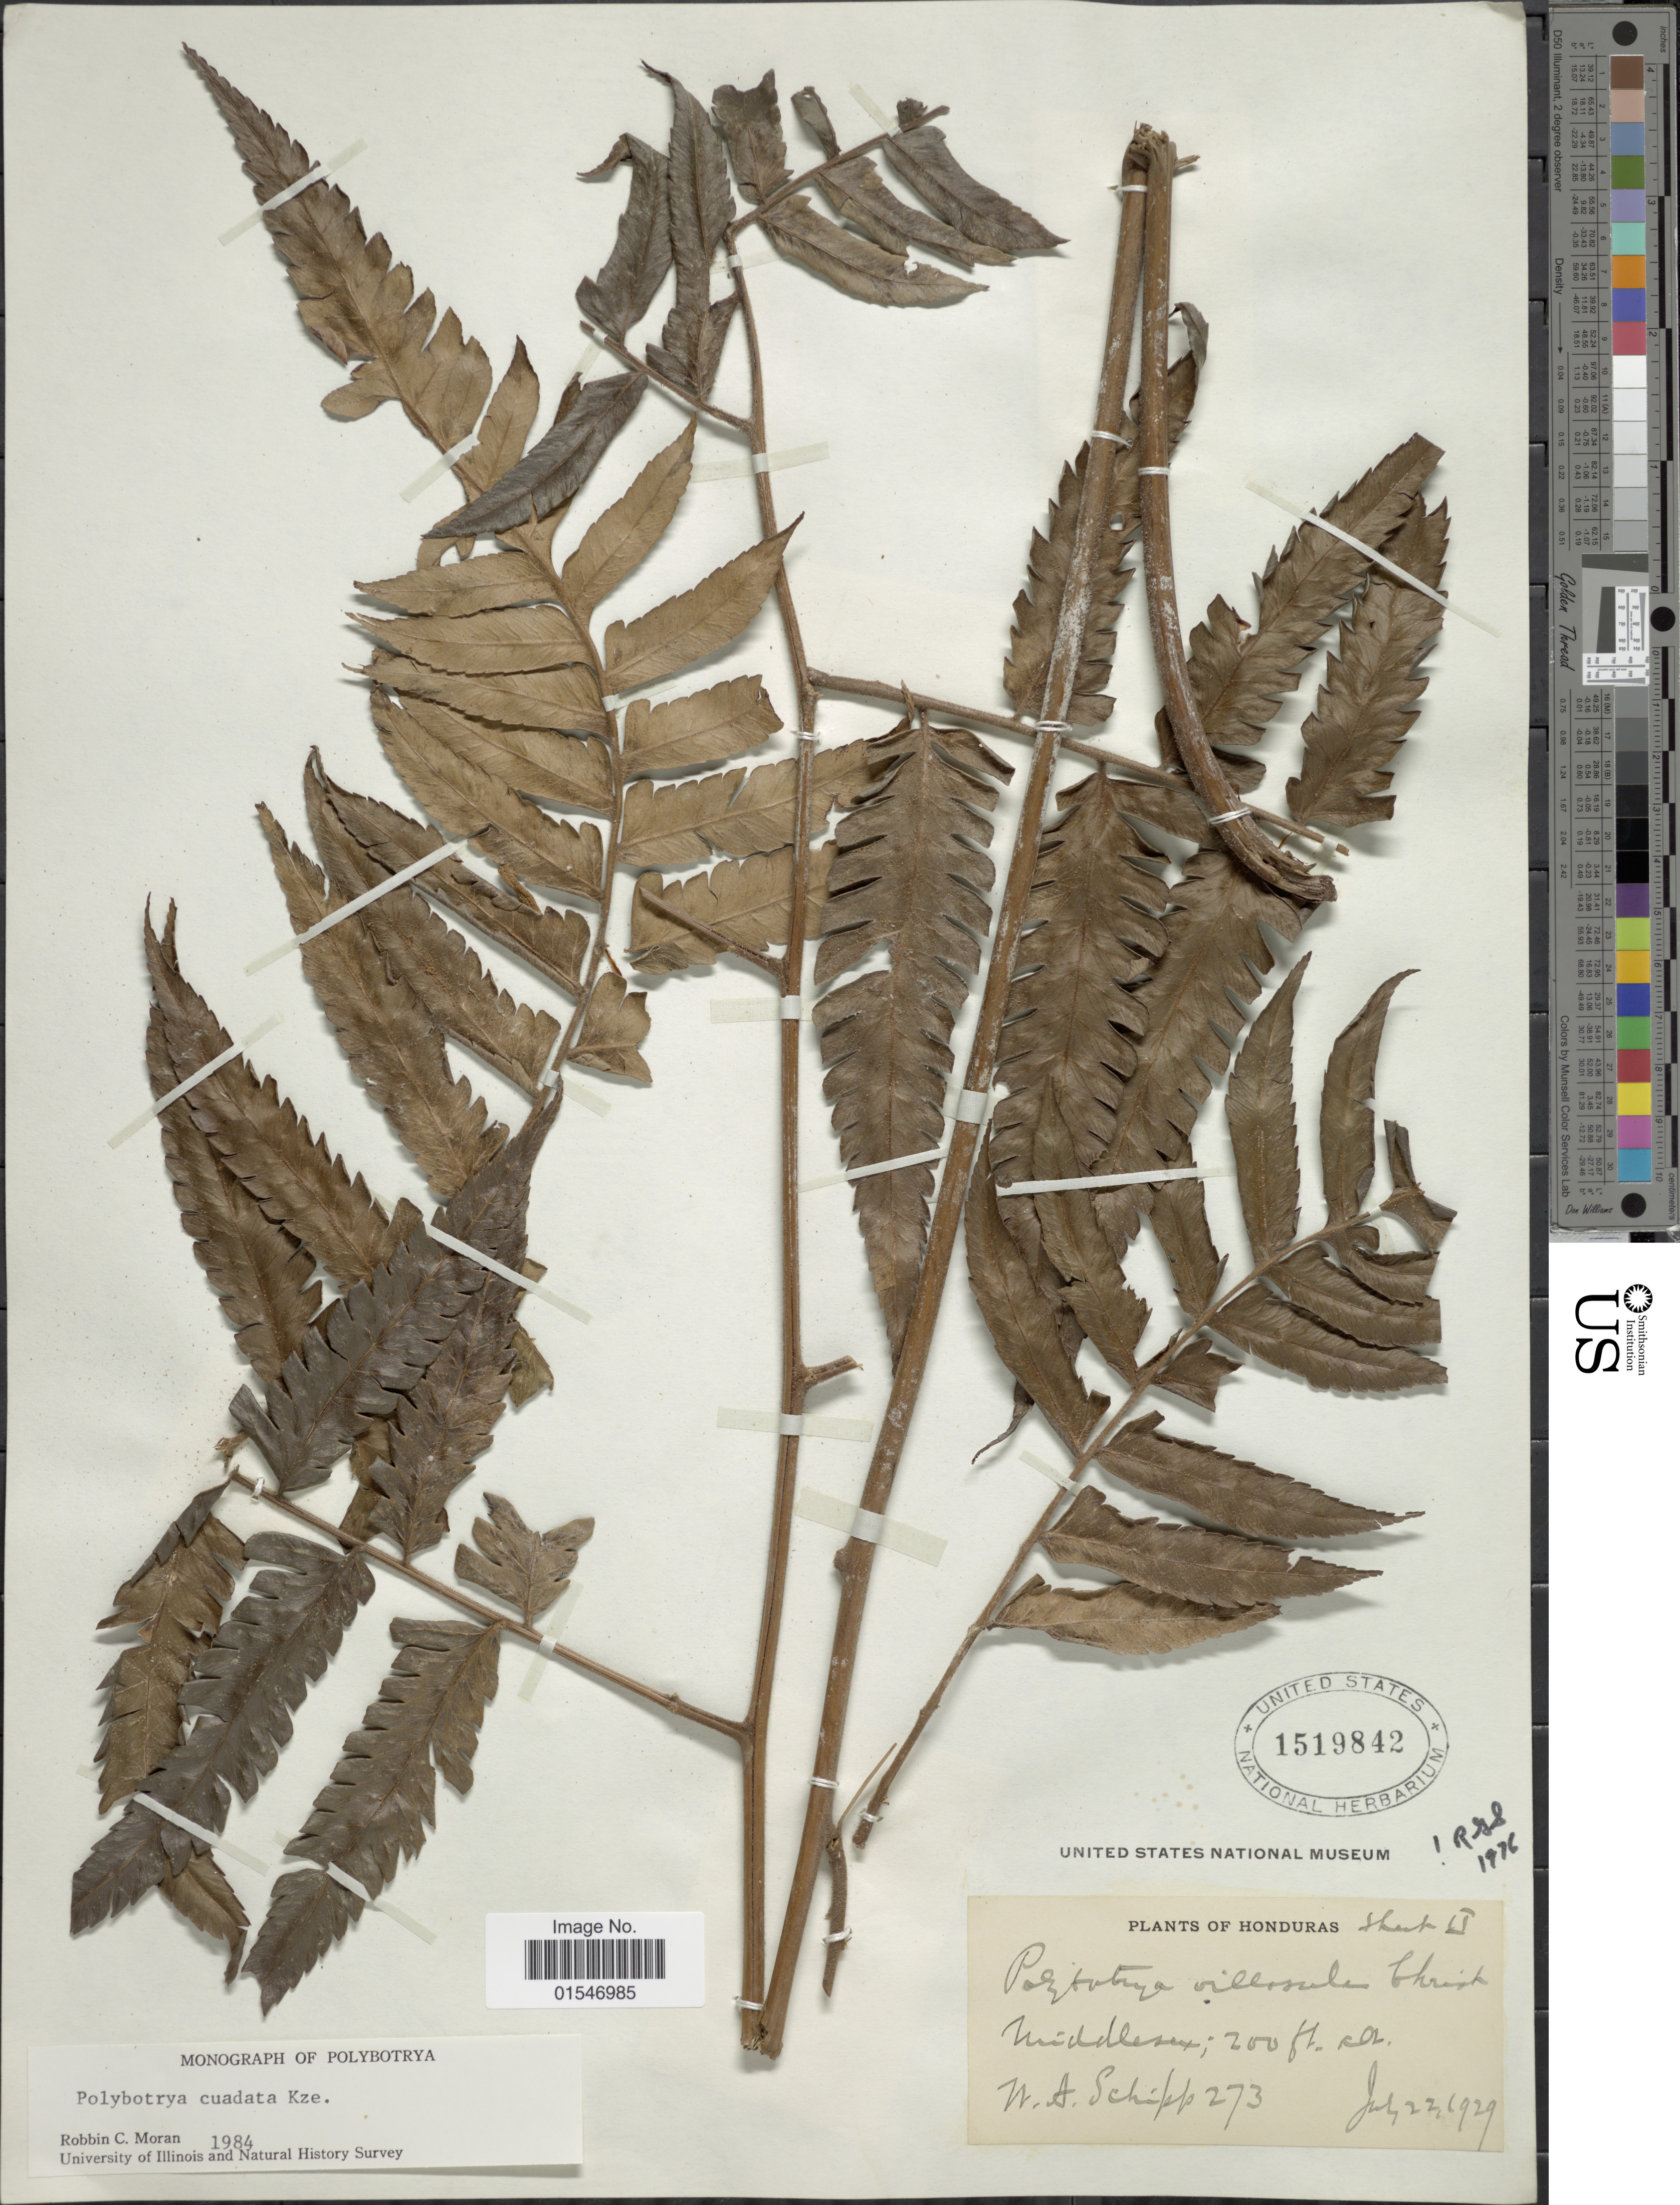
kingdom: Plantae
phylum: Tracheophyta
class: Polypodiopsida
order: Polypodiales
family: Dryopteridaceae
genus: Polybotrya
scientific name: Polybotrya caudata f. villosa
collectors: W. Schipp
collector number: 273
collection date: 1929-07-22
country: Honduras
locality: Honduras, Middlesex.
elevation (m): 61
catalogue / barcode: US 1519842